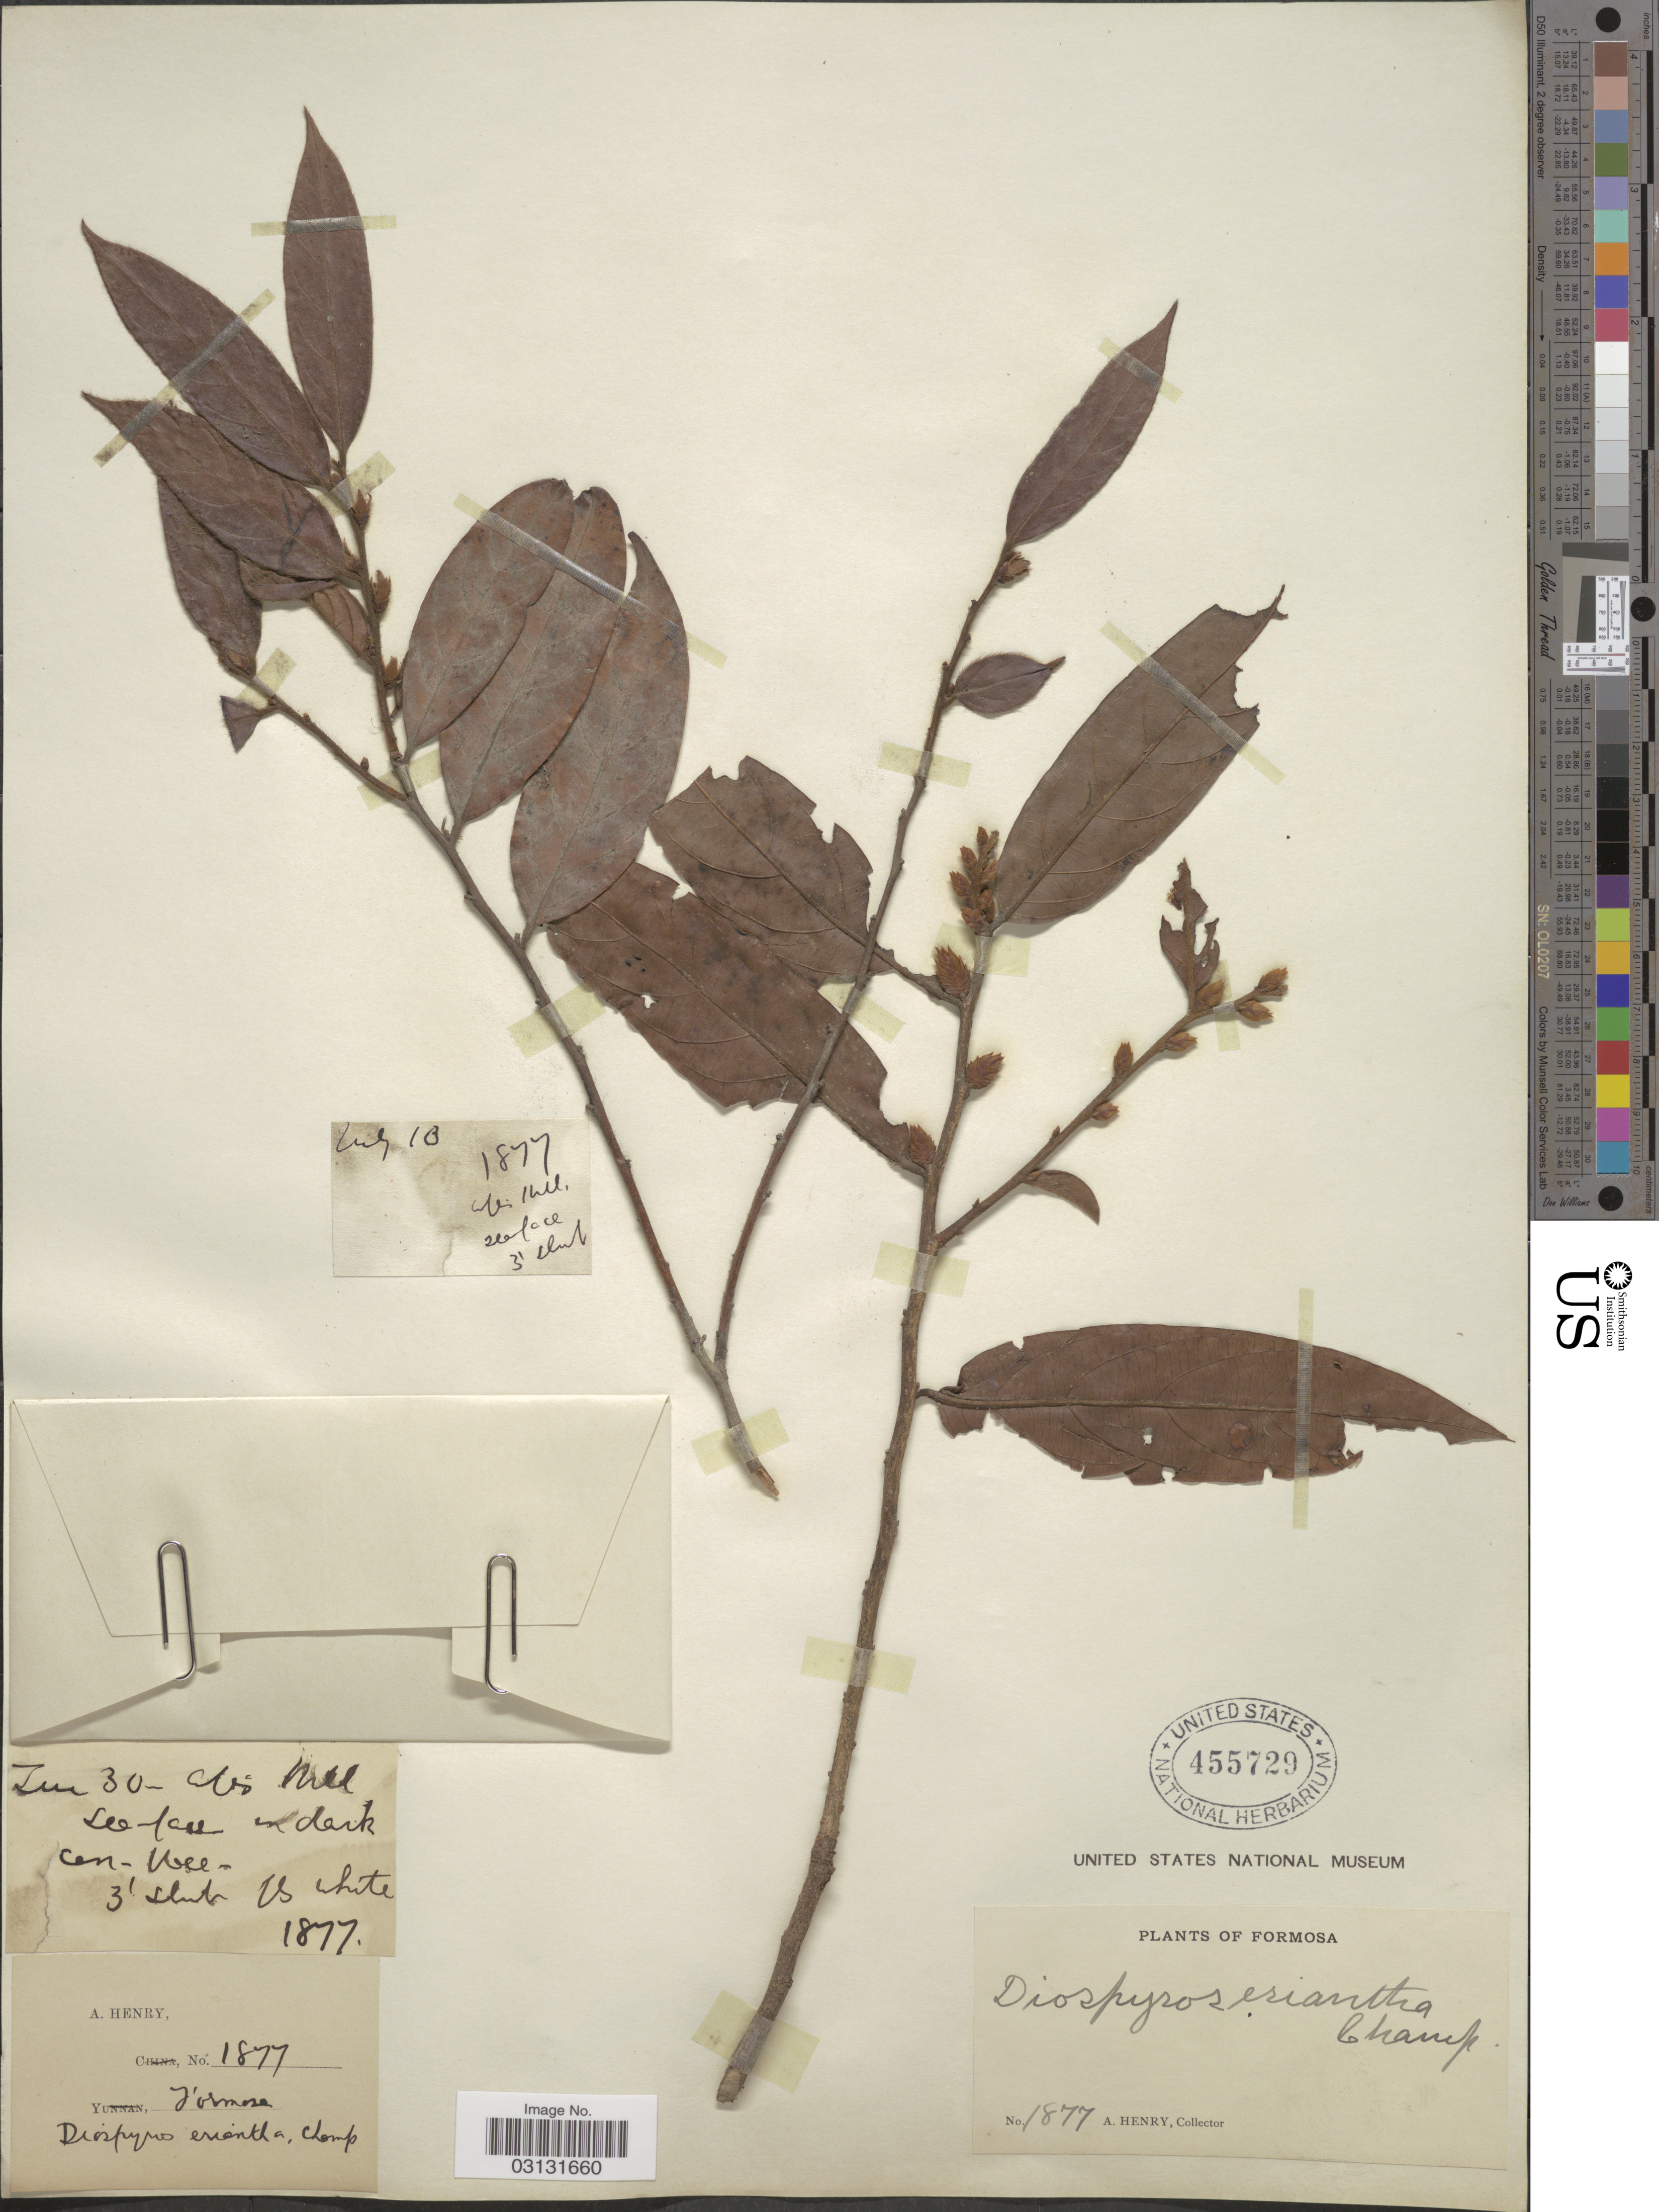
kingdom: Plantae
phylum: Tracheophyta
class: Magnoliopsida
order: Ericales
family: Ebenaceae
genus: Diospyros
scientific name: Diospyros eriantha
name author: Champ. ex Benth.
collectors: A. Henry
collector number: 1877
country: Taiwan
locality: Formosa. Ape's Hill.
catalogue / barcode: US 455729